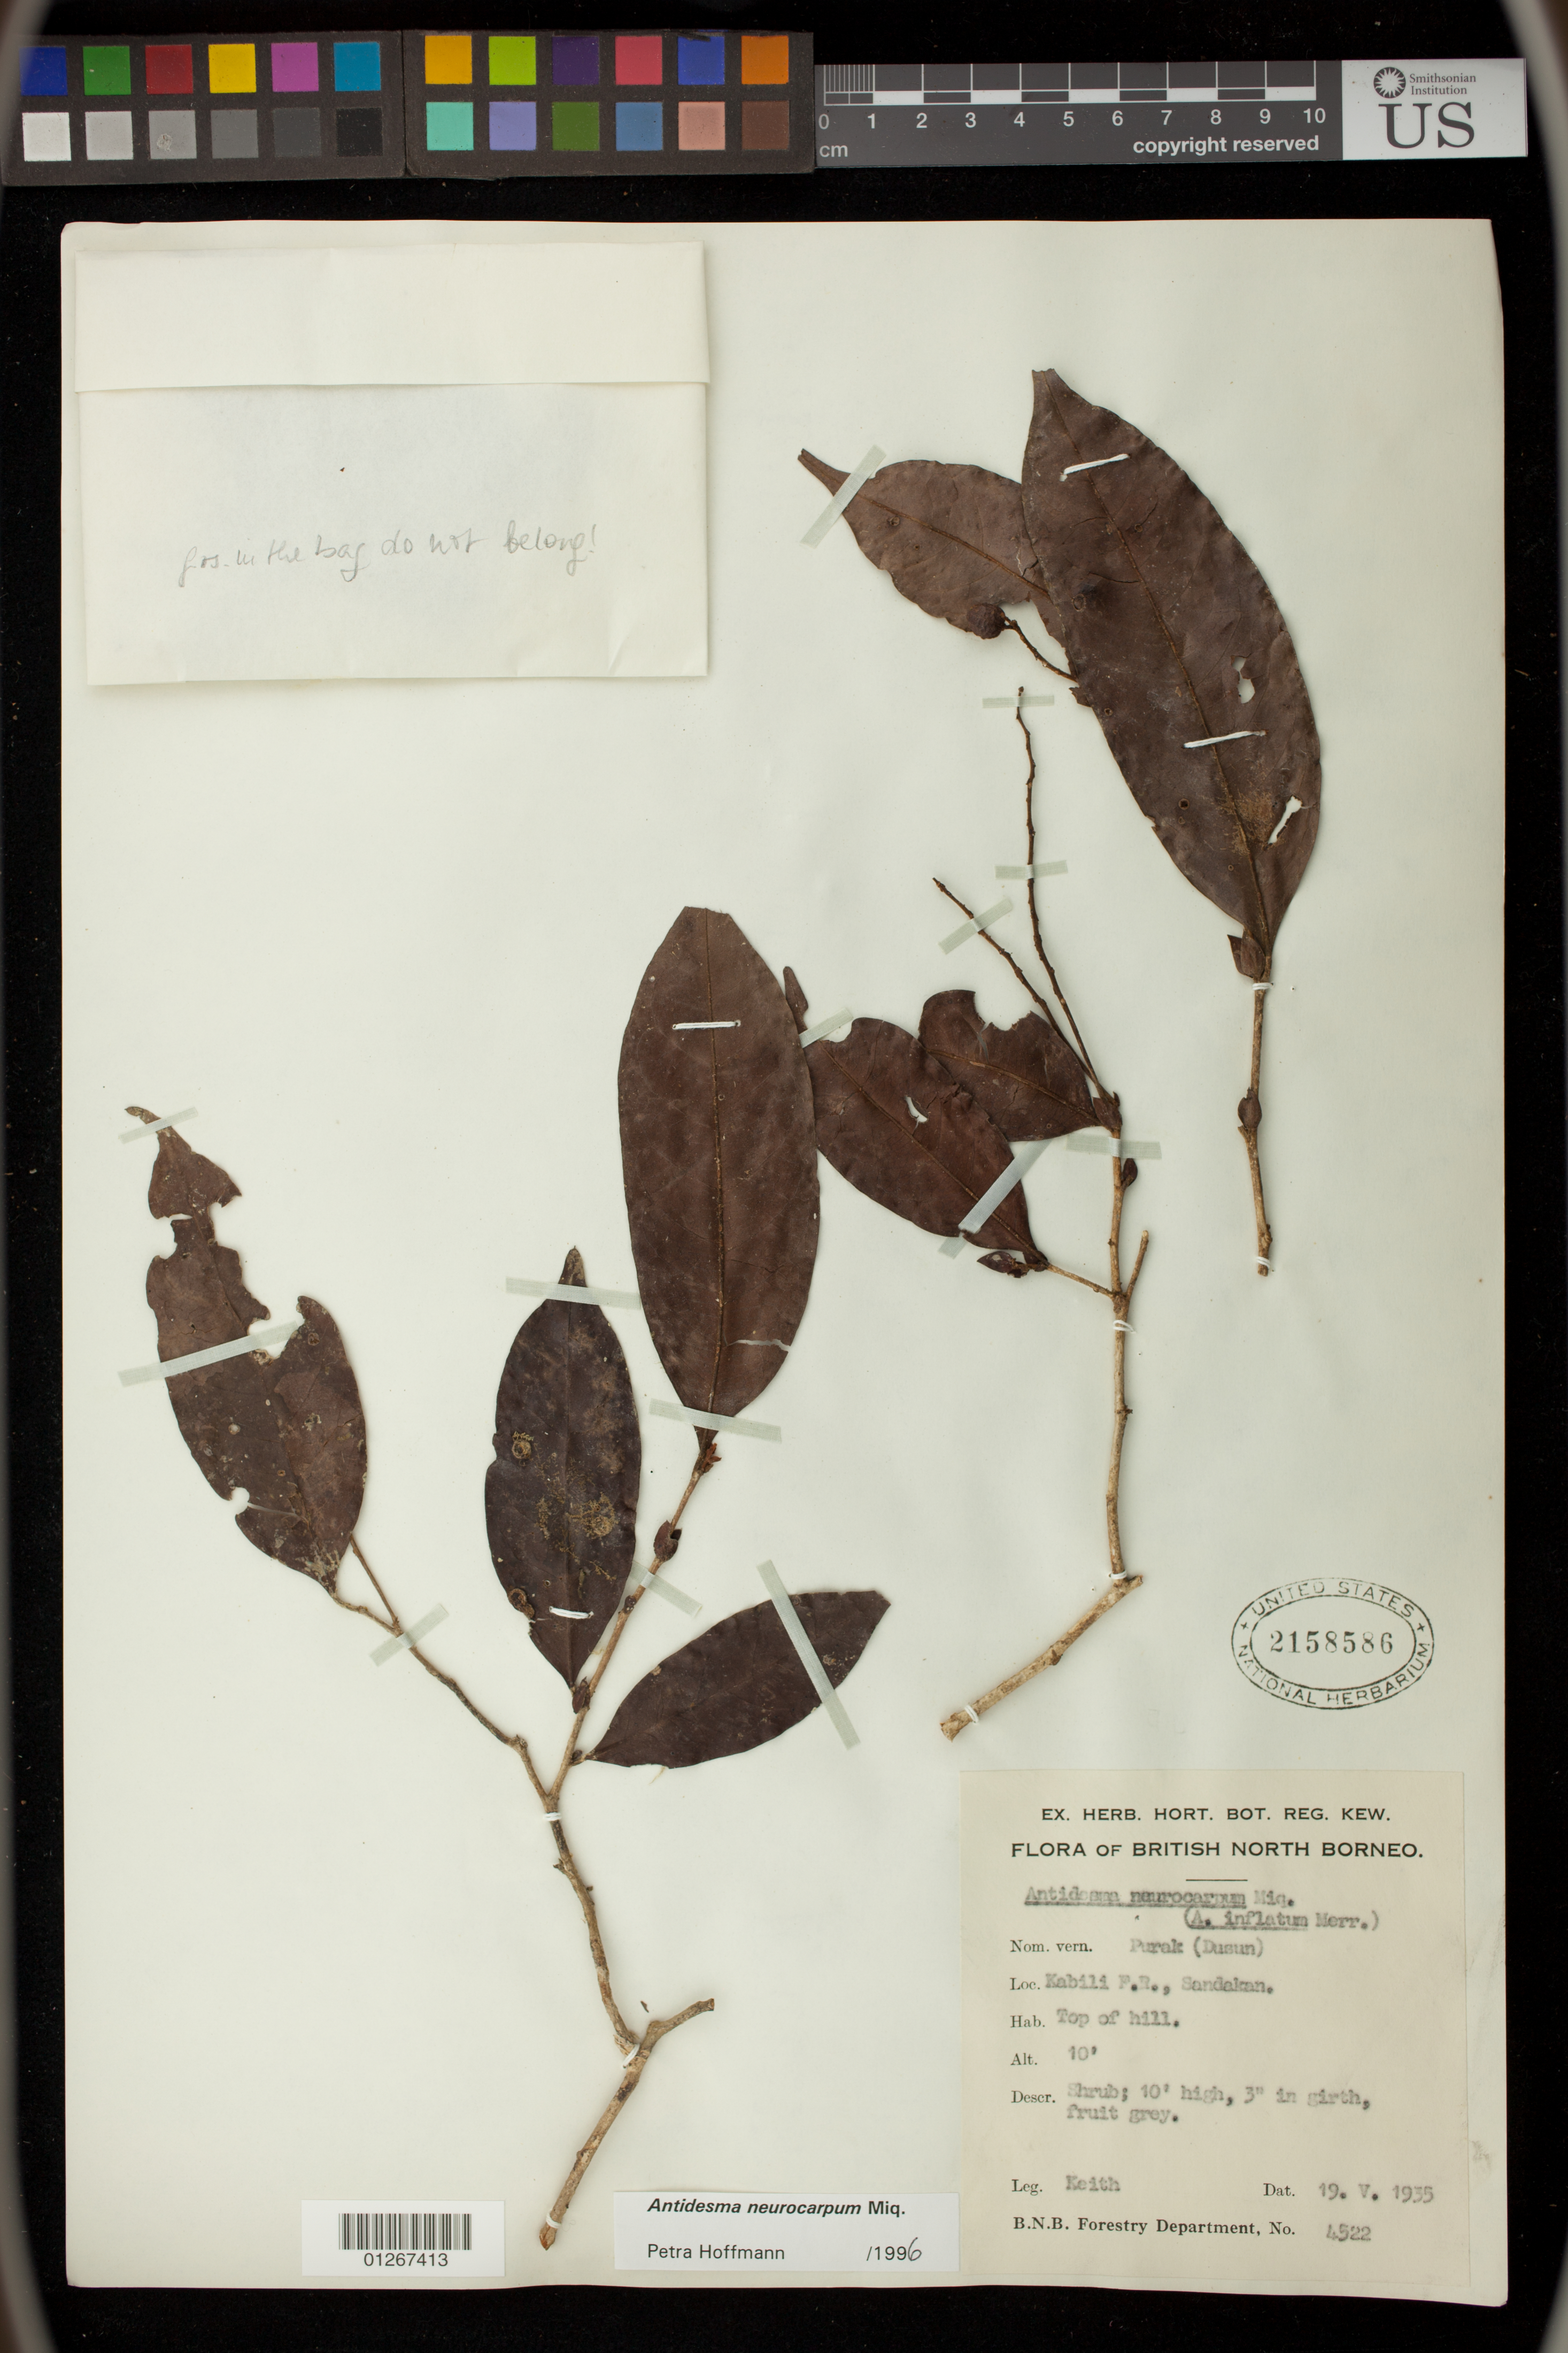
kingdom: Plantae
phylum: Tracheophyta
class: Magnoliopsida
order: Malpighiales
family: Phyllanthaceae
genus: Antidesma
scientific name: Antidesma neurocarpum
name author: Miq.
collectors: -. Keith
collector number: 4522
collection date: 1935-05-19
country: Malaysia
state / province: Sabah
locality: Kabili F.R., Sandakan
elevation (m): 3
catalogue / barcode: US 2158586